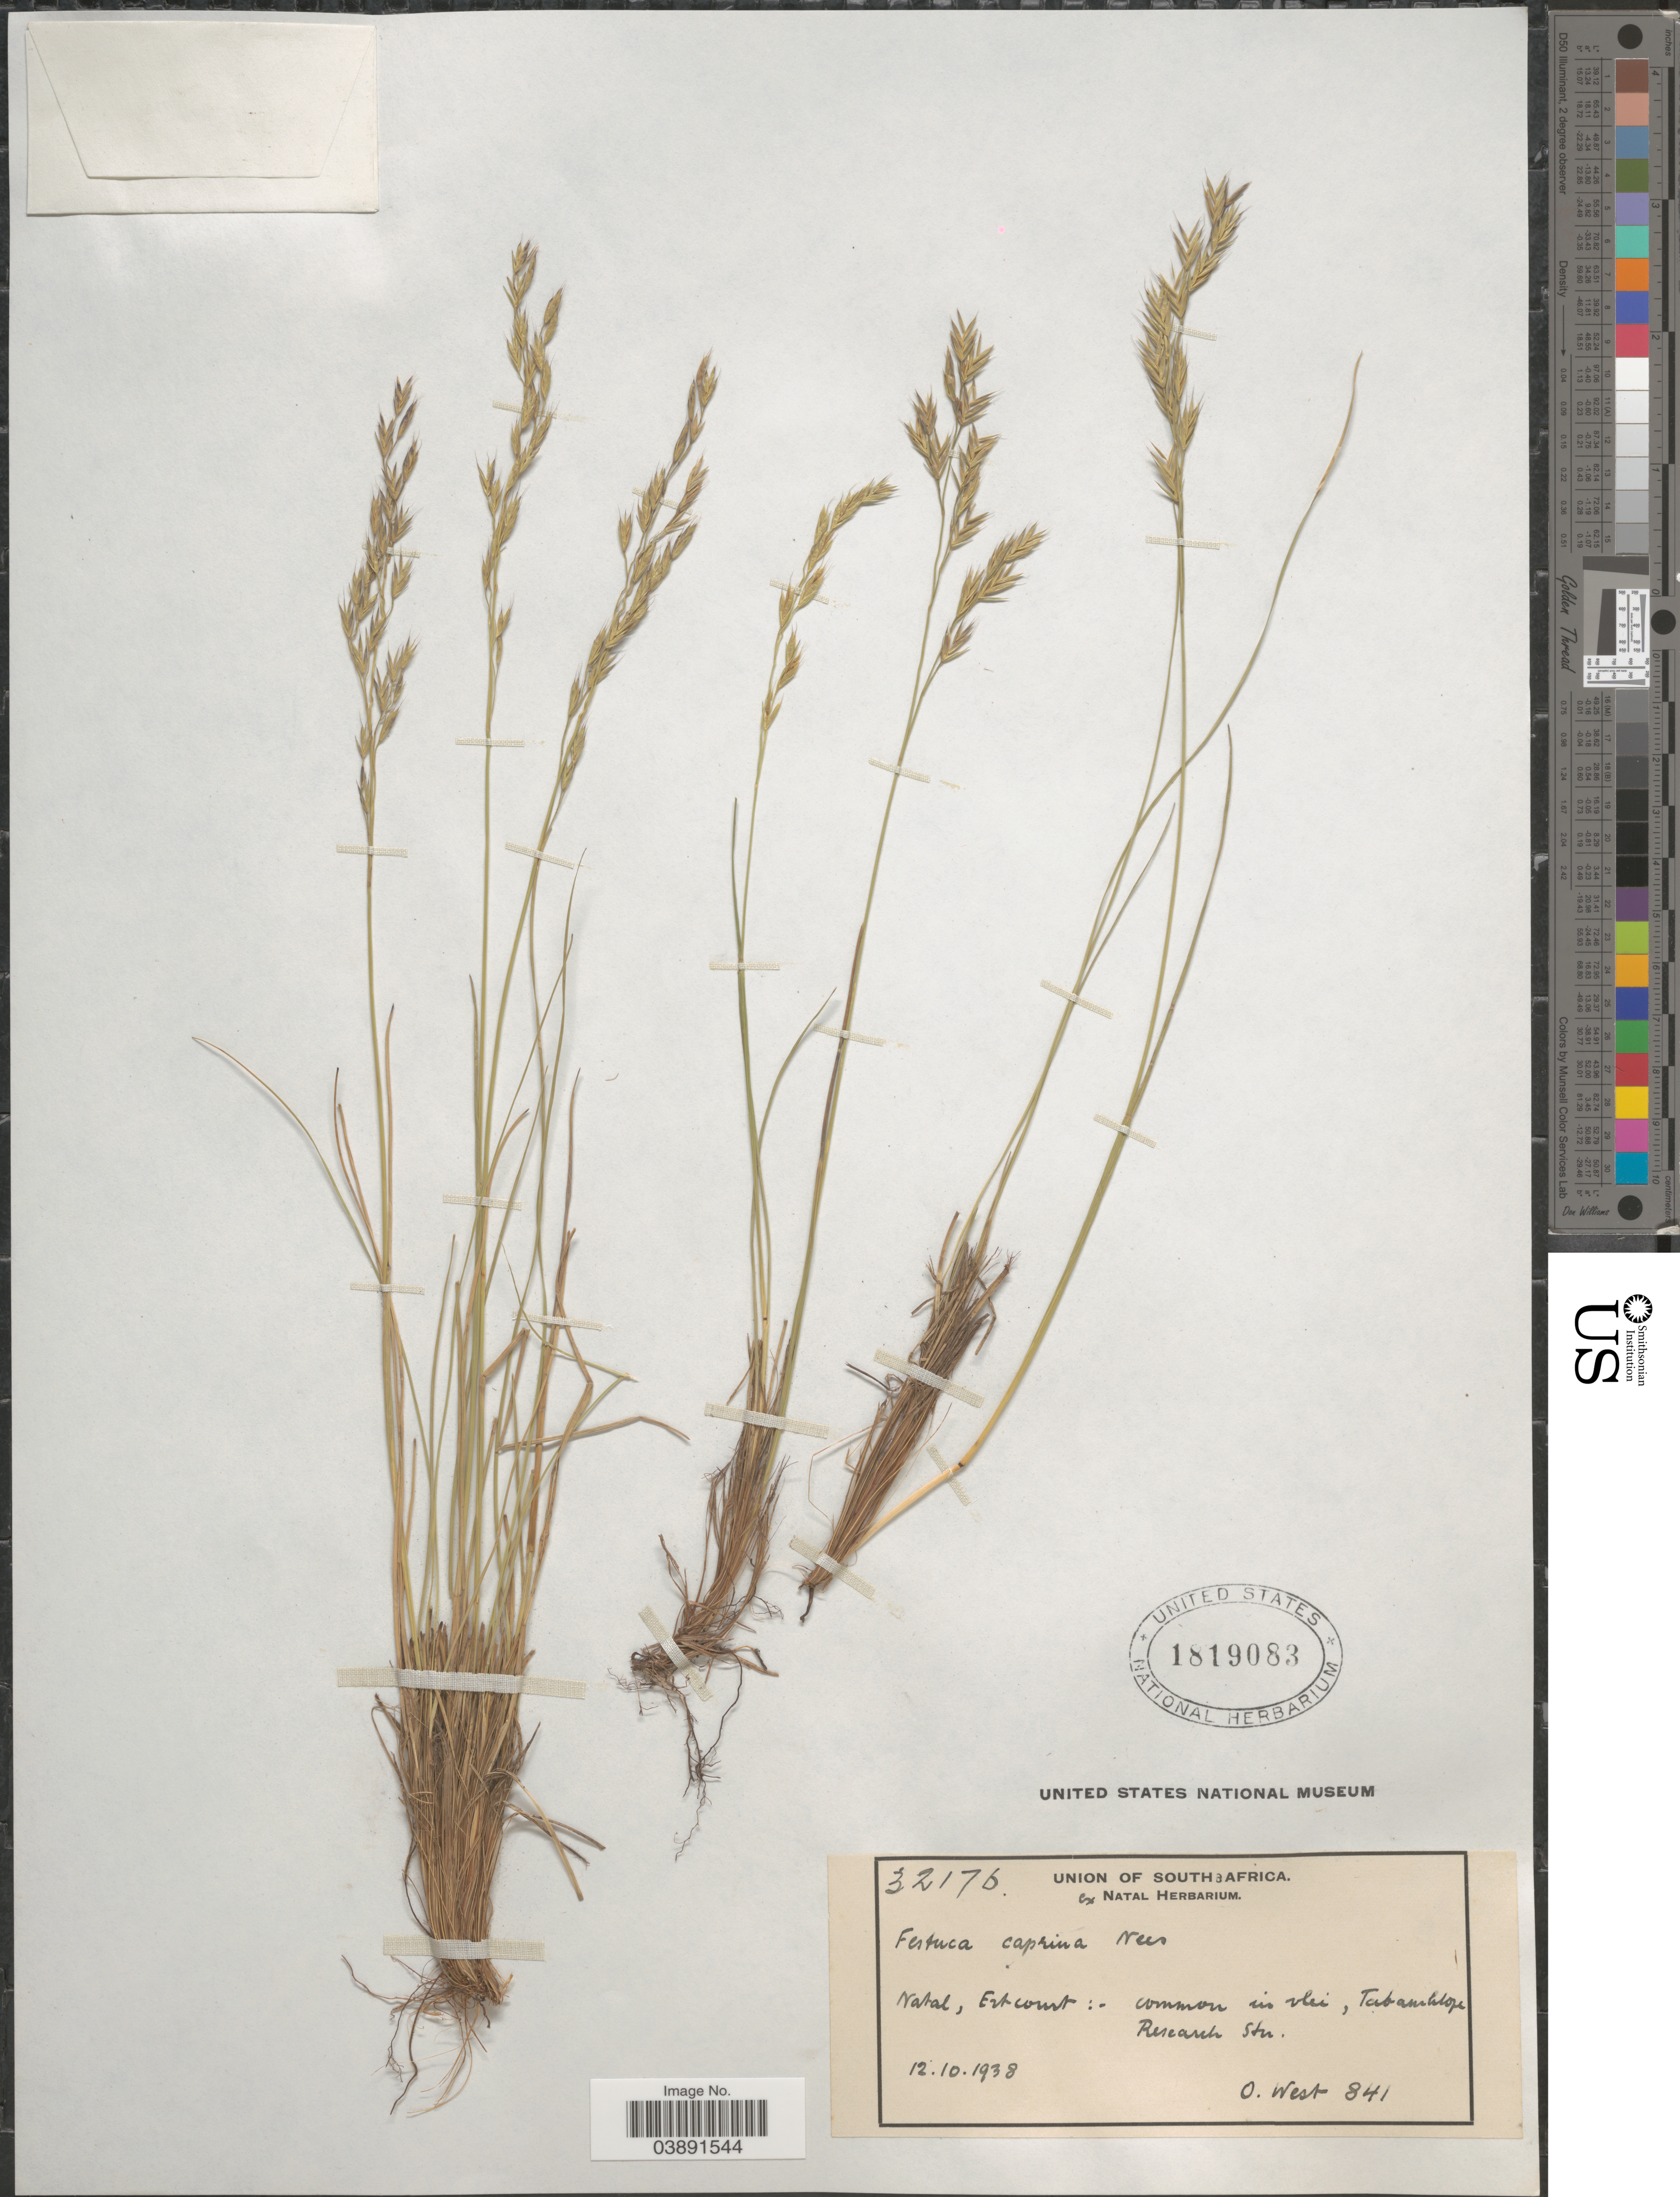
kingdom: Plantae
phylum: Tracheophyta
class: Liliopsida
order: Poales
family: Poaceae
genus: Festuca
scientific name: Festuca caprina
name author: Nees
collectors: O. West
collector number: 841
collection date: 1938-10-12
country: South Africa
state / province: KwaZulu-Natal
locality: Union of South Africa. Natal, Estcourt: in vlei, Tabamhlope, Research Stn.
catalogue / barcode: US 1819083